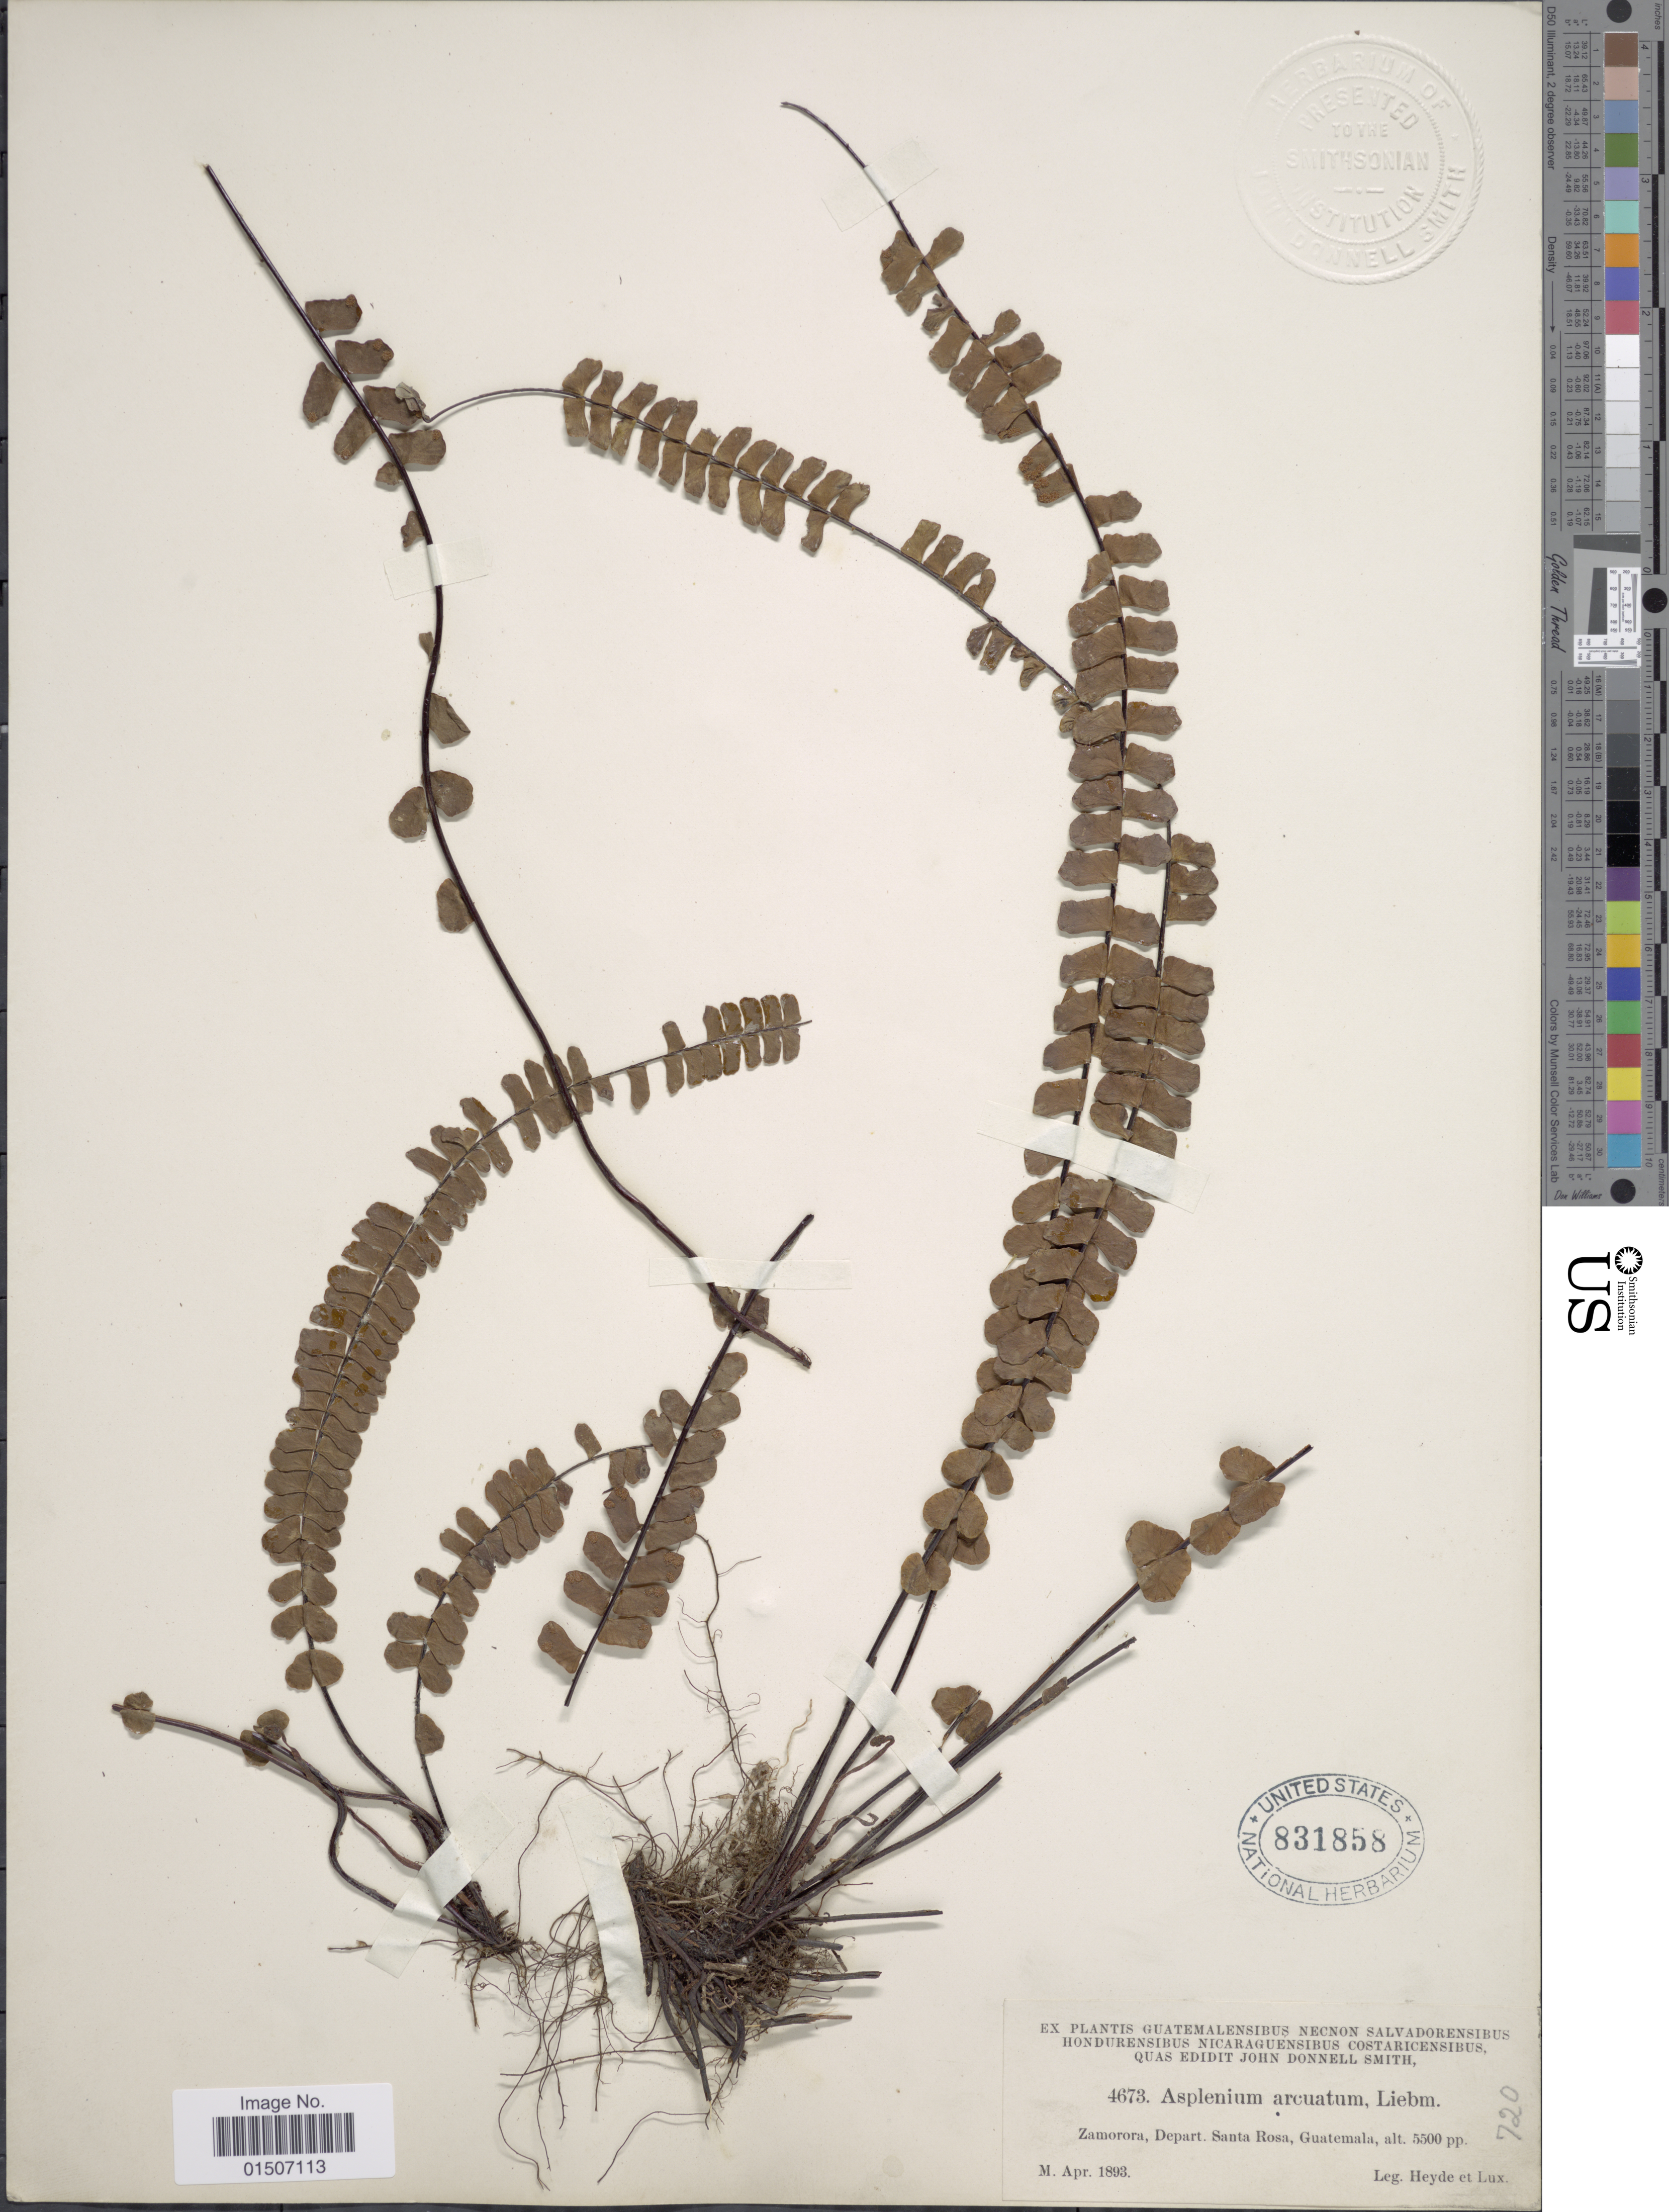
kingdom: Plantae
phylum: Tracheophyta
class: Polypodiopsida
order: Polypodiales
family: Aspleniaceae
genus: Asplenium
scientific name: Asplenium monanthes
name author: L.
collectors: Heyde & Lux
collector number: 4673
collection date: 1893-04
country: Guatemala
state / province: Santa Rosa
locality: Zamorora, Depart Santa Rosa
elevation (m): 1676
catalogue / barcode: US 831858